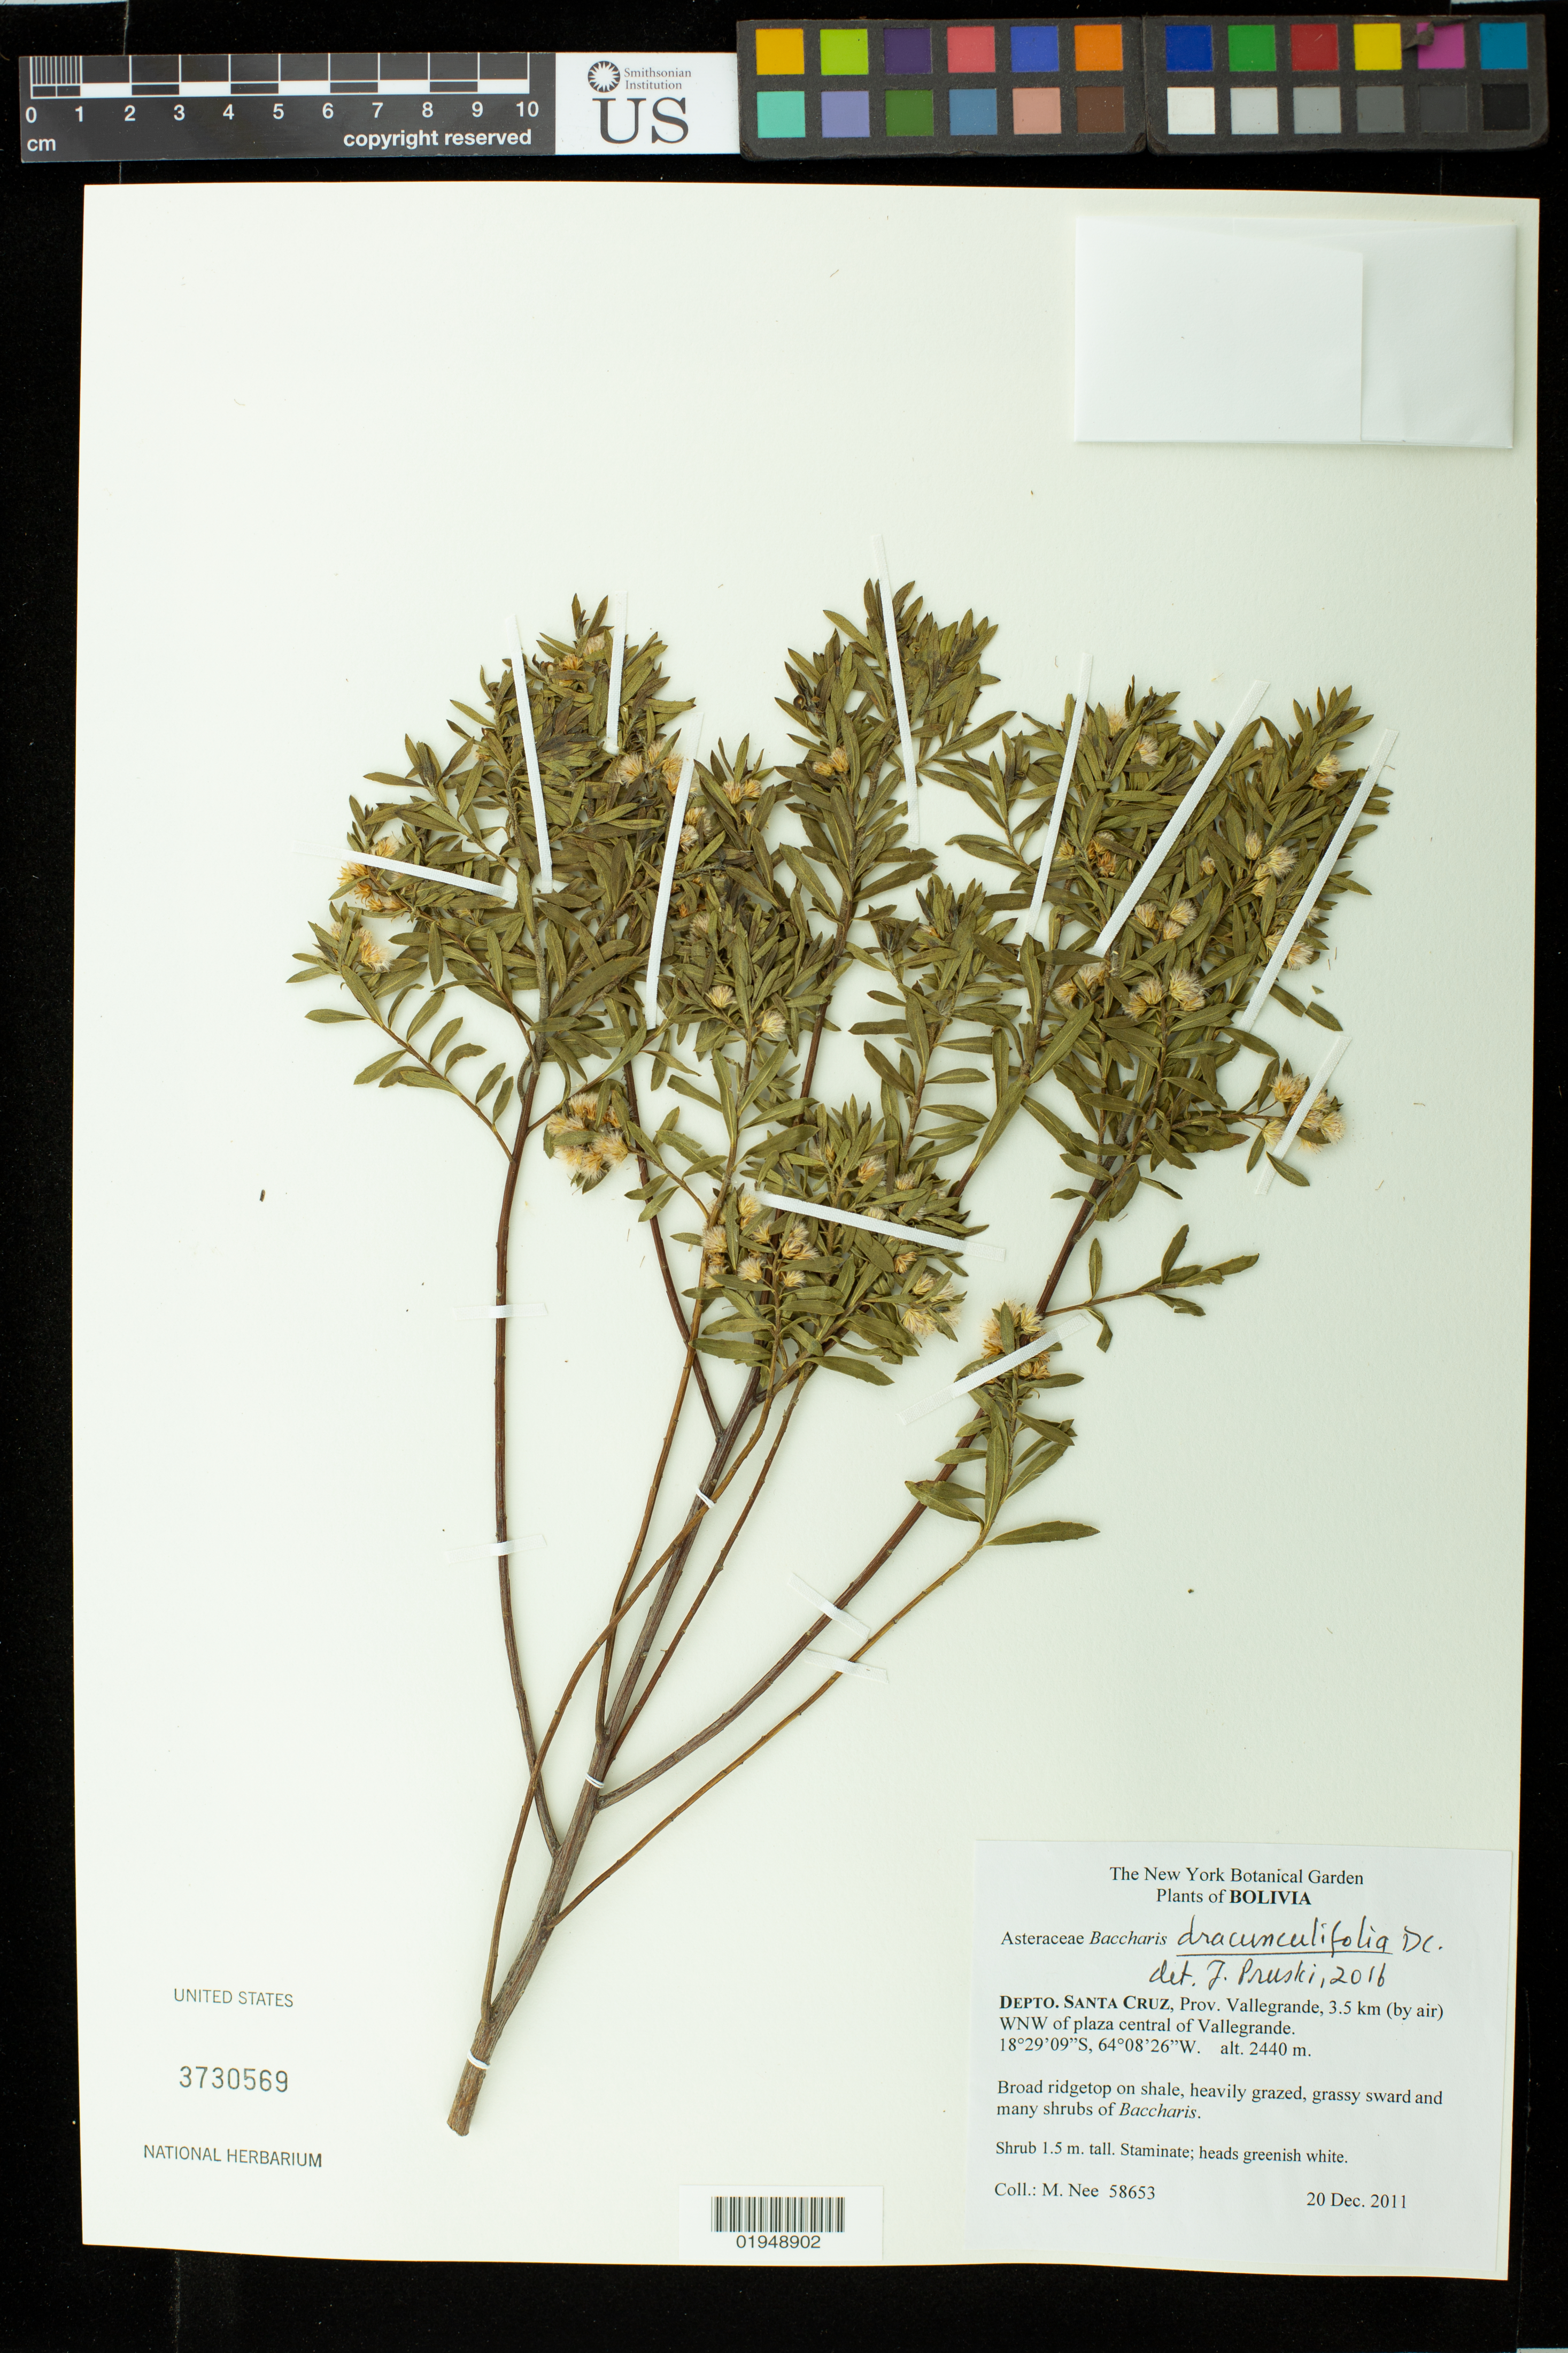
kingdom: Plantae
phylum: Tracheophyta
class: Magnoliopsida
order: Asterales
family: Asteraceae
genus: Baccharis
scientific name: Baccharis dracunculifolia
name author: DC.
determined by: Pruski, J. F.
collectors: M. Nee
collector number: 58653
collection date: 2011-12-20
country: Bolivia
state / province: Santa Cruz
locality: Depto. Santa Cruz, Prov. Vallegrande, 3.5 km (by air) WNW of plaza central of Vallegrande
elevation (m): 2440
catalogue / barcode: US 3730570